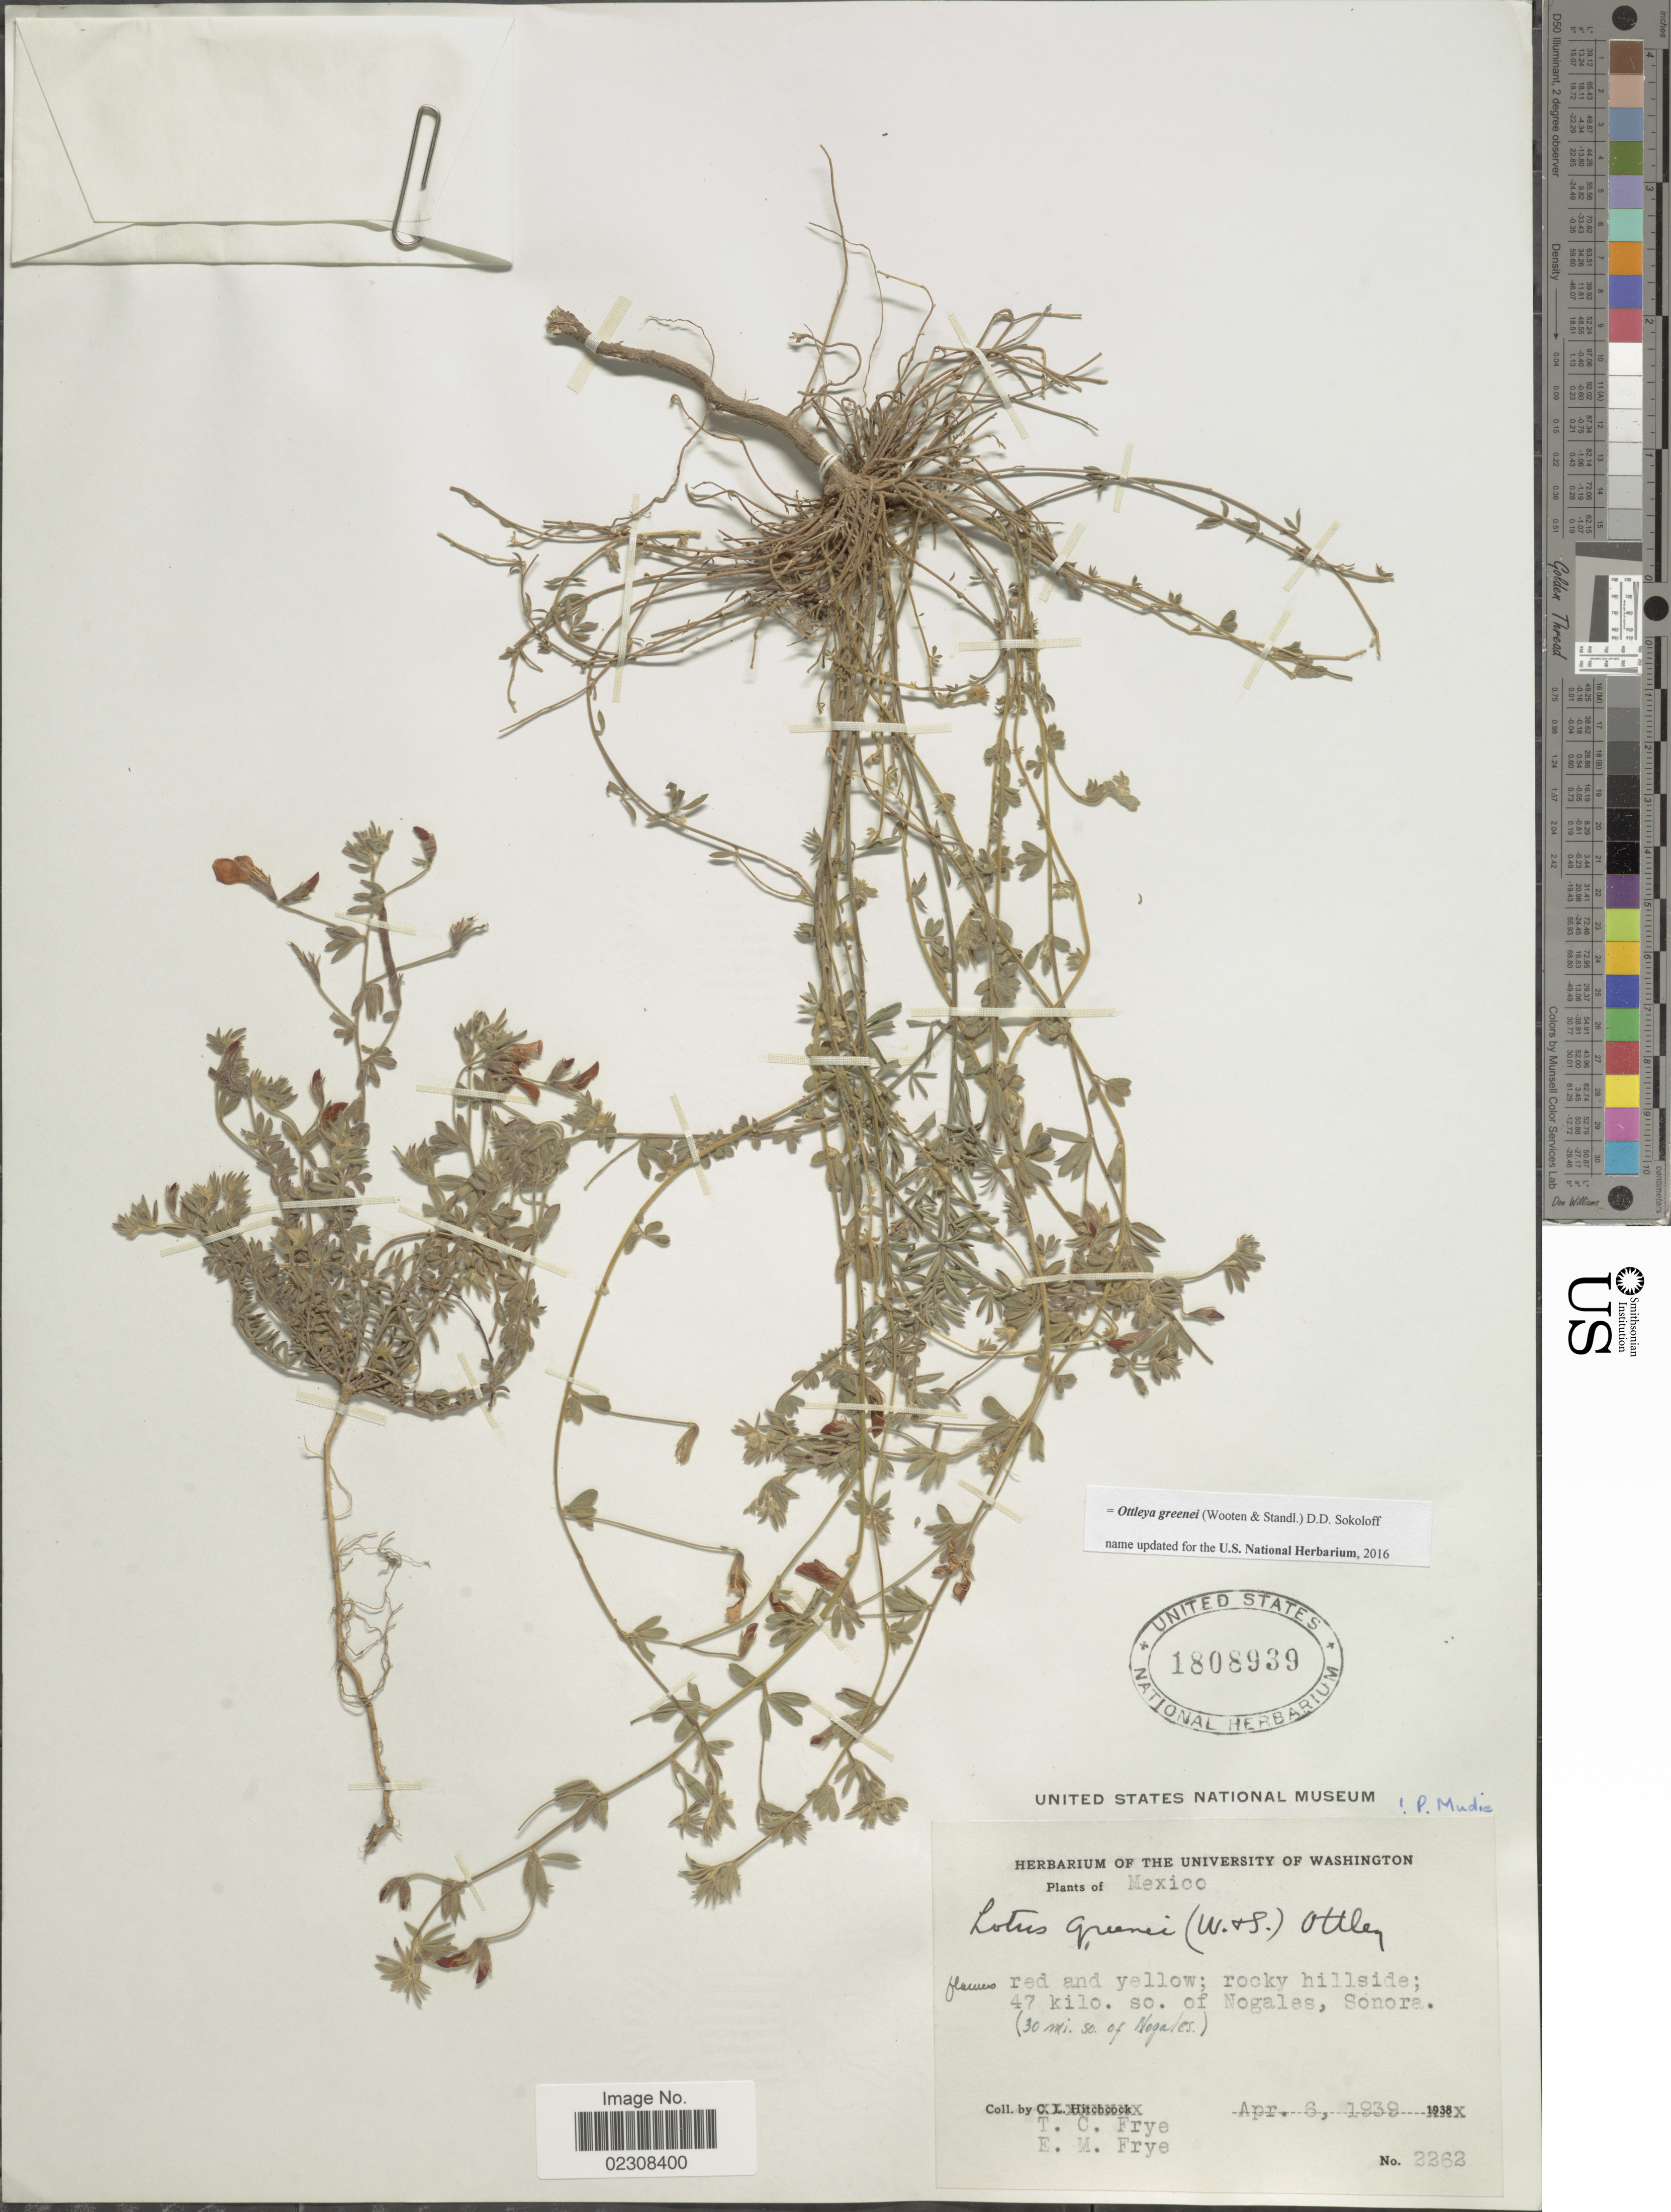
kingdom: Plantae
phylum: Tracheophyta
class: Magnoliopsida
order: Fabales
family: Fabaceae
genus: Ottleya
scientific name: Ottleya greenei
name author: (Wooten & Standl.) D.D. Sokoloff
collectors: T. C. Frye & E. Frye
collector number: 2262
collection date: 1939-04-06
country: Mexico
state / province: Sonora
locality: Rocky hillside; 47 kilo. so of Nogales (30 mi so of Nogales)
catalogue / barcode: US 1808939